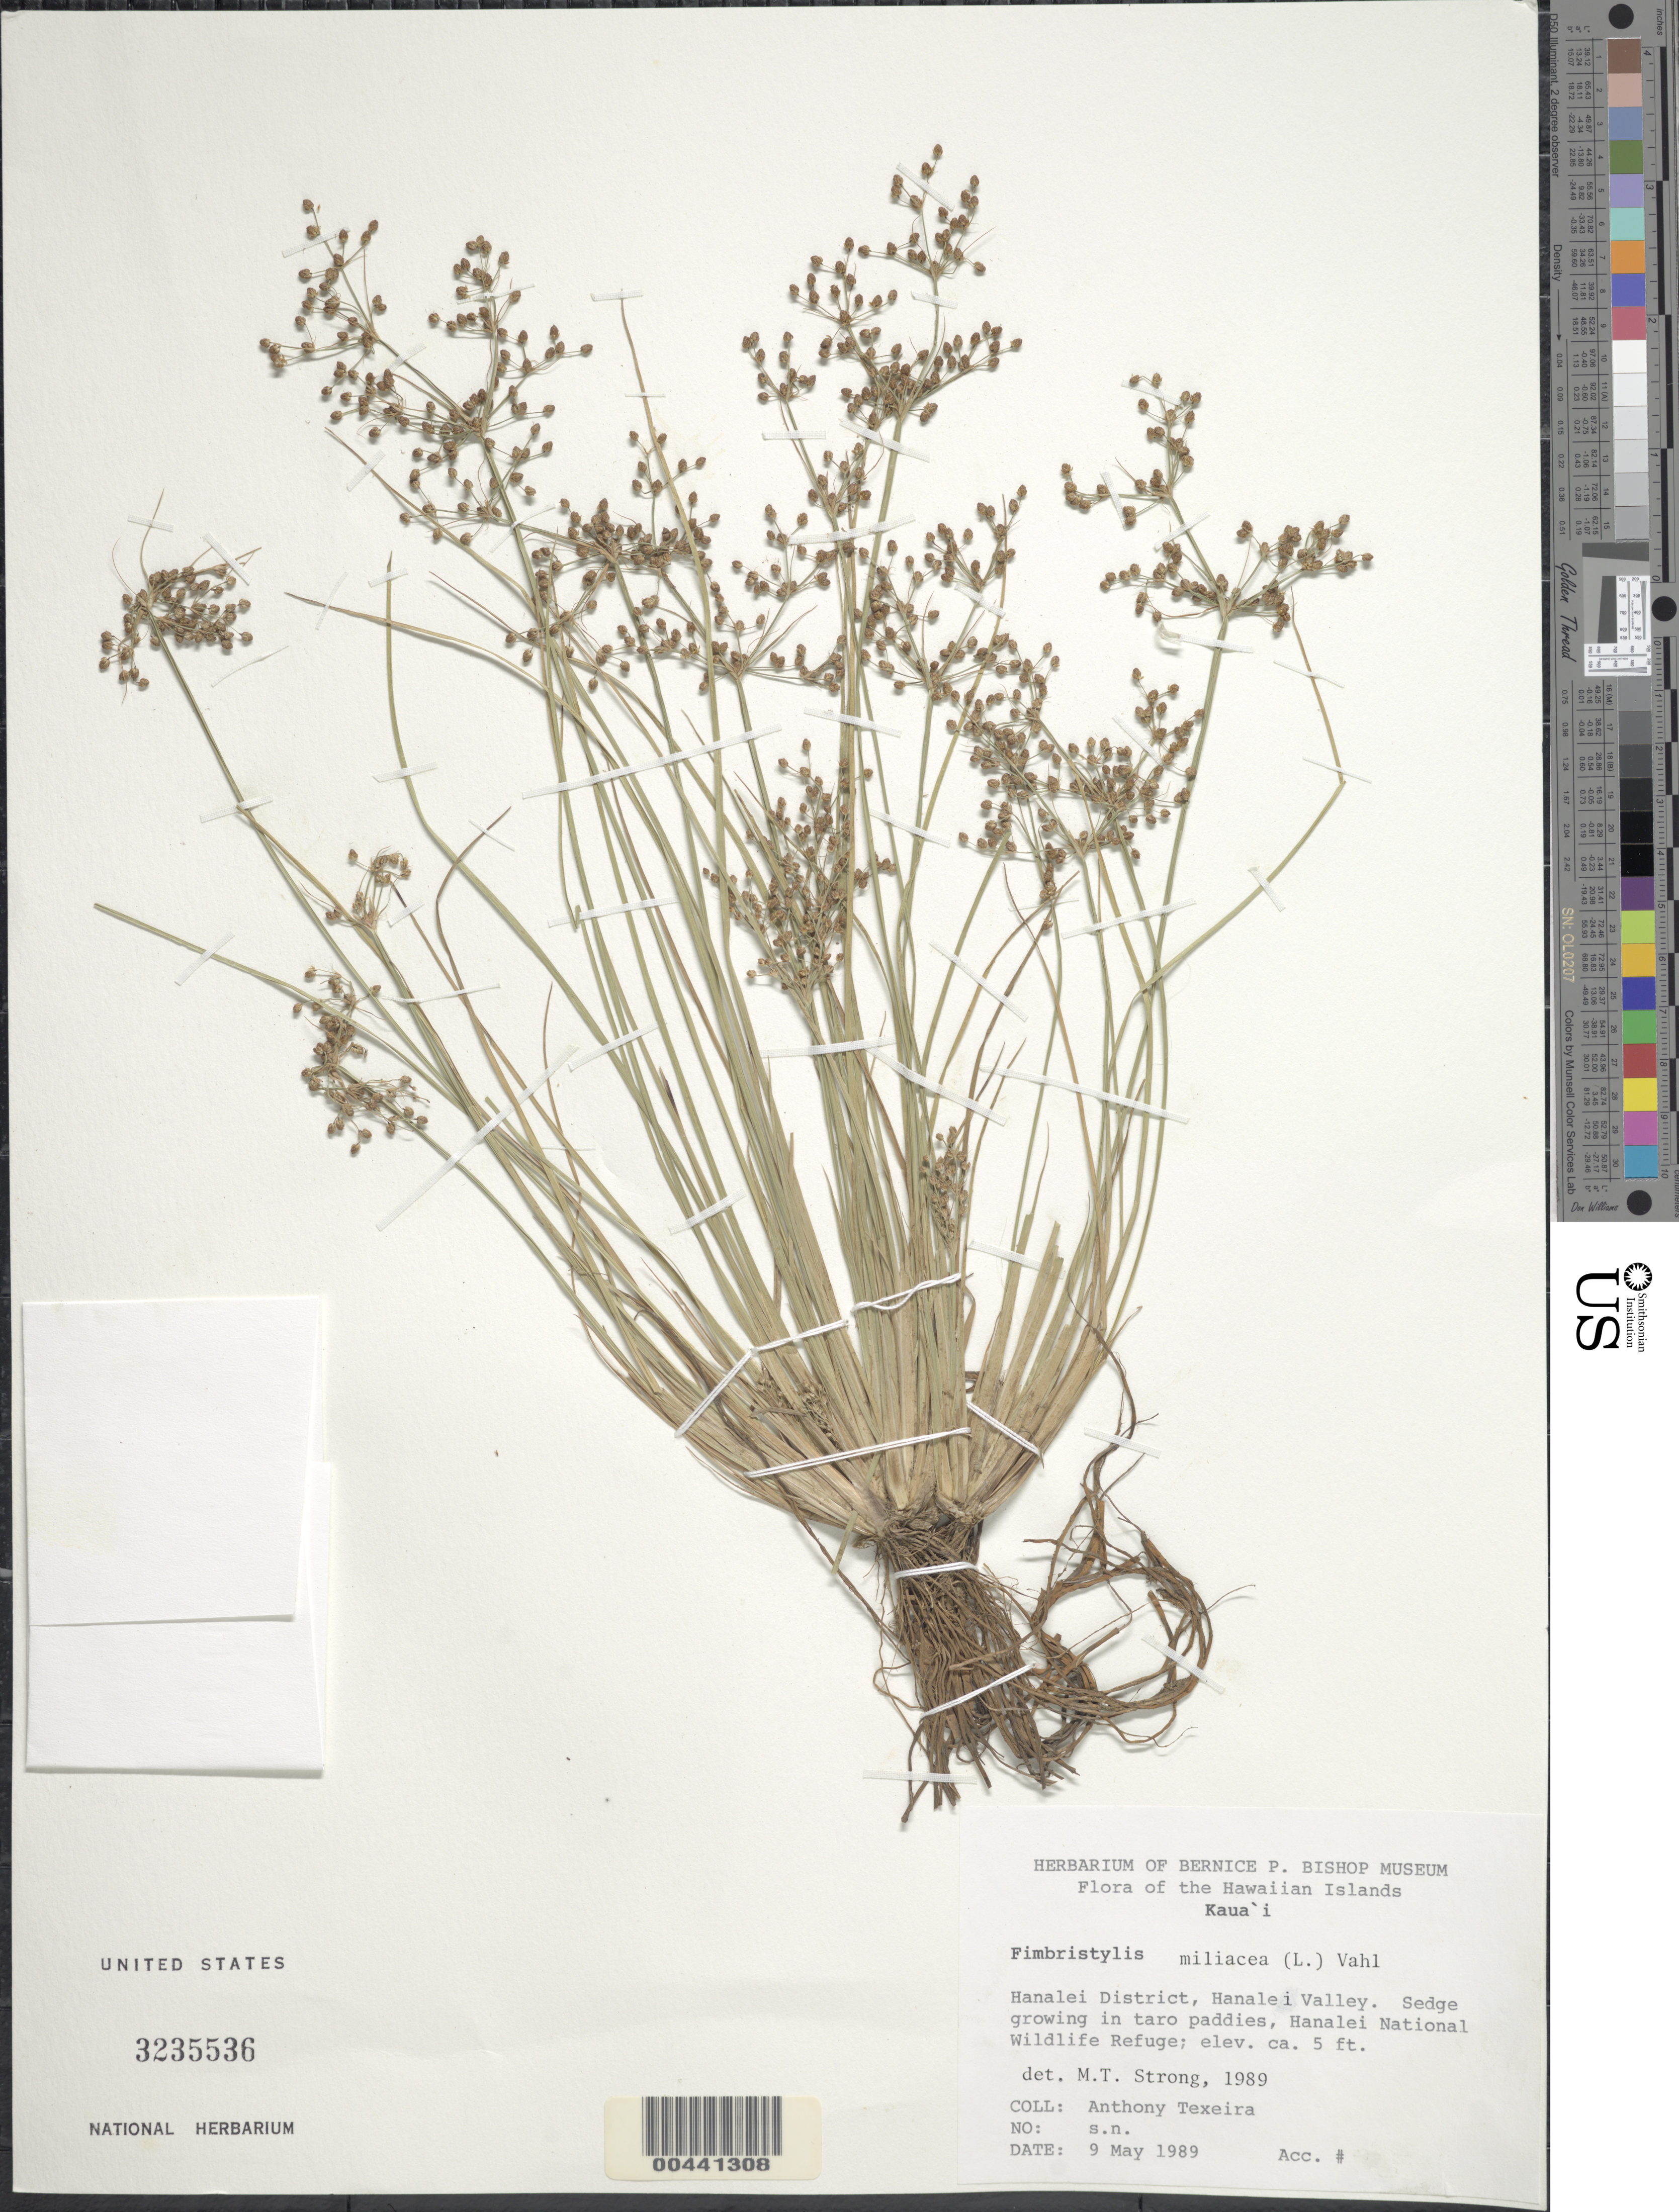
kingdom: Plantae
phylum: Tracheophyta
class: Liliopsida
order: Poales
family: Cyperaceae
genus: Fimbristylis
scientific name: Fimbristylis littoralis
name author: Gaudich.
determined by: Strong, Mark T., (BOT), Smithsonian Institution - National Museum of Natural History (UNITED STATES)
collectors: A. Texeira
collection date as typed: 9 May 1989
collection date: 1989-05-09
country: United States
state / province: Hawaii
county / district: Kauai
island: Kaua'i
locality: Hanalei Dist., Hanalei Valley, Hanalei National Wildlife Refuge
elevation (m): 2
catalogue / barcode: US 3235536